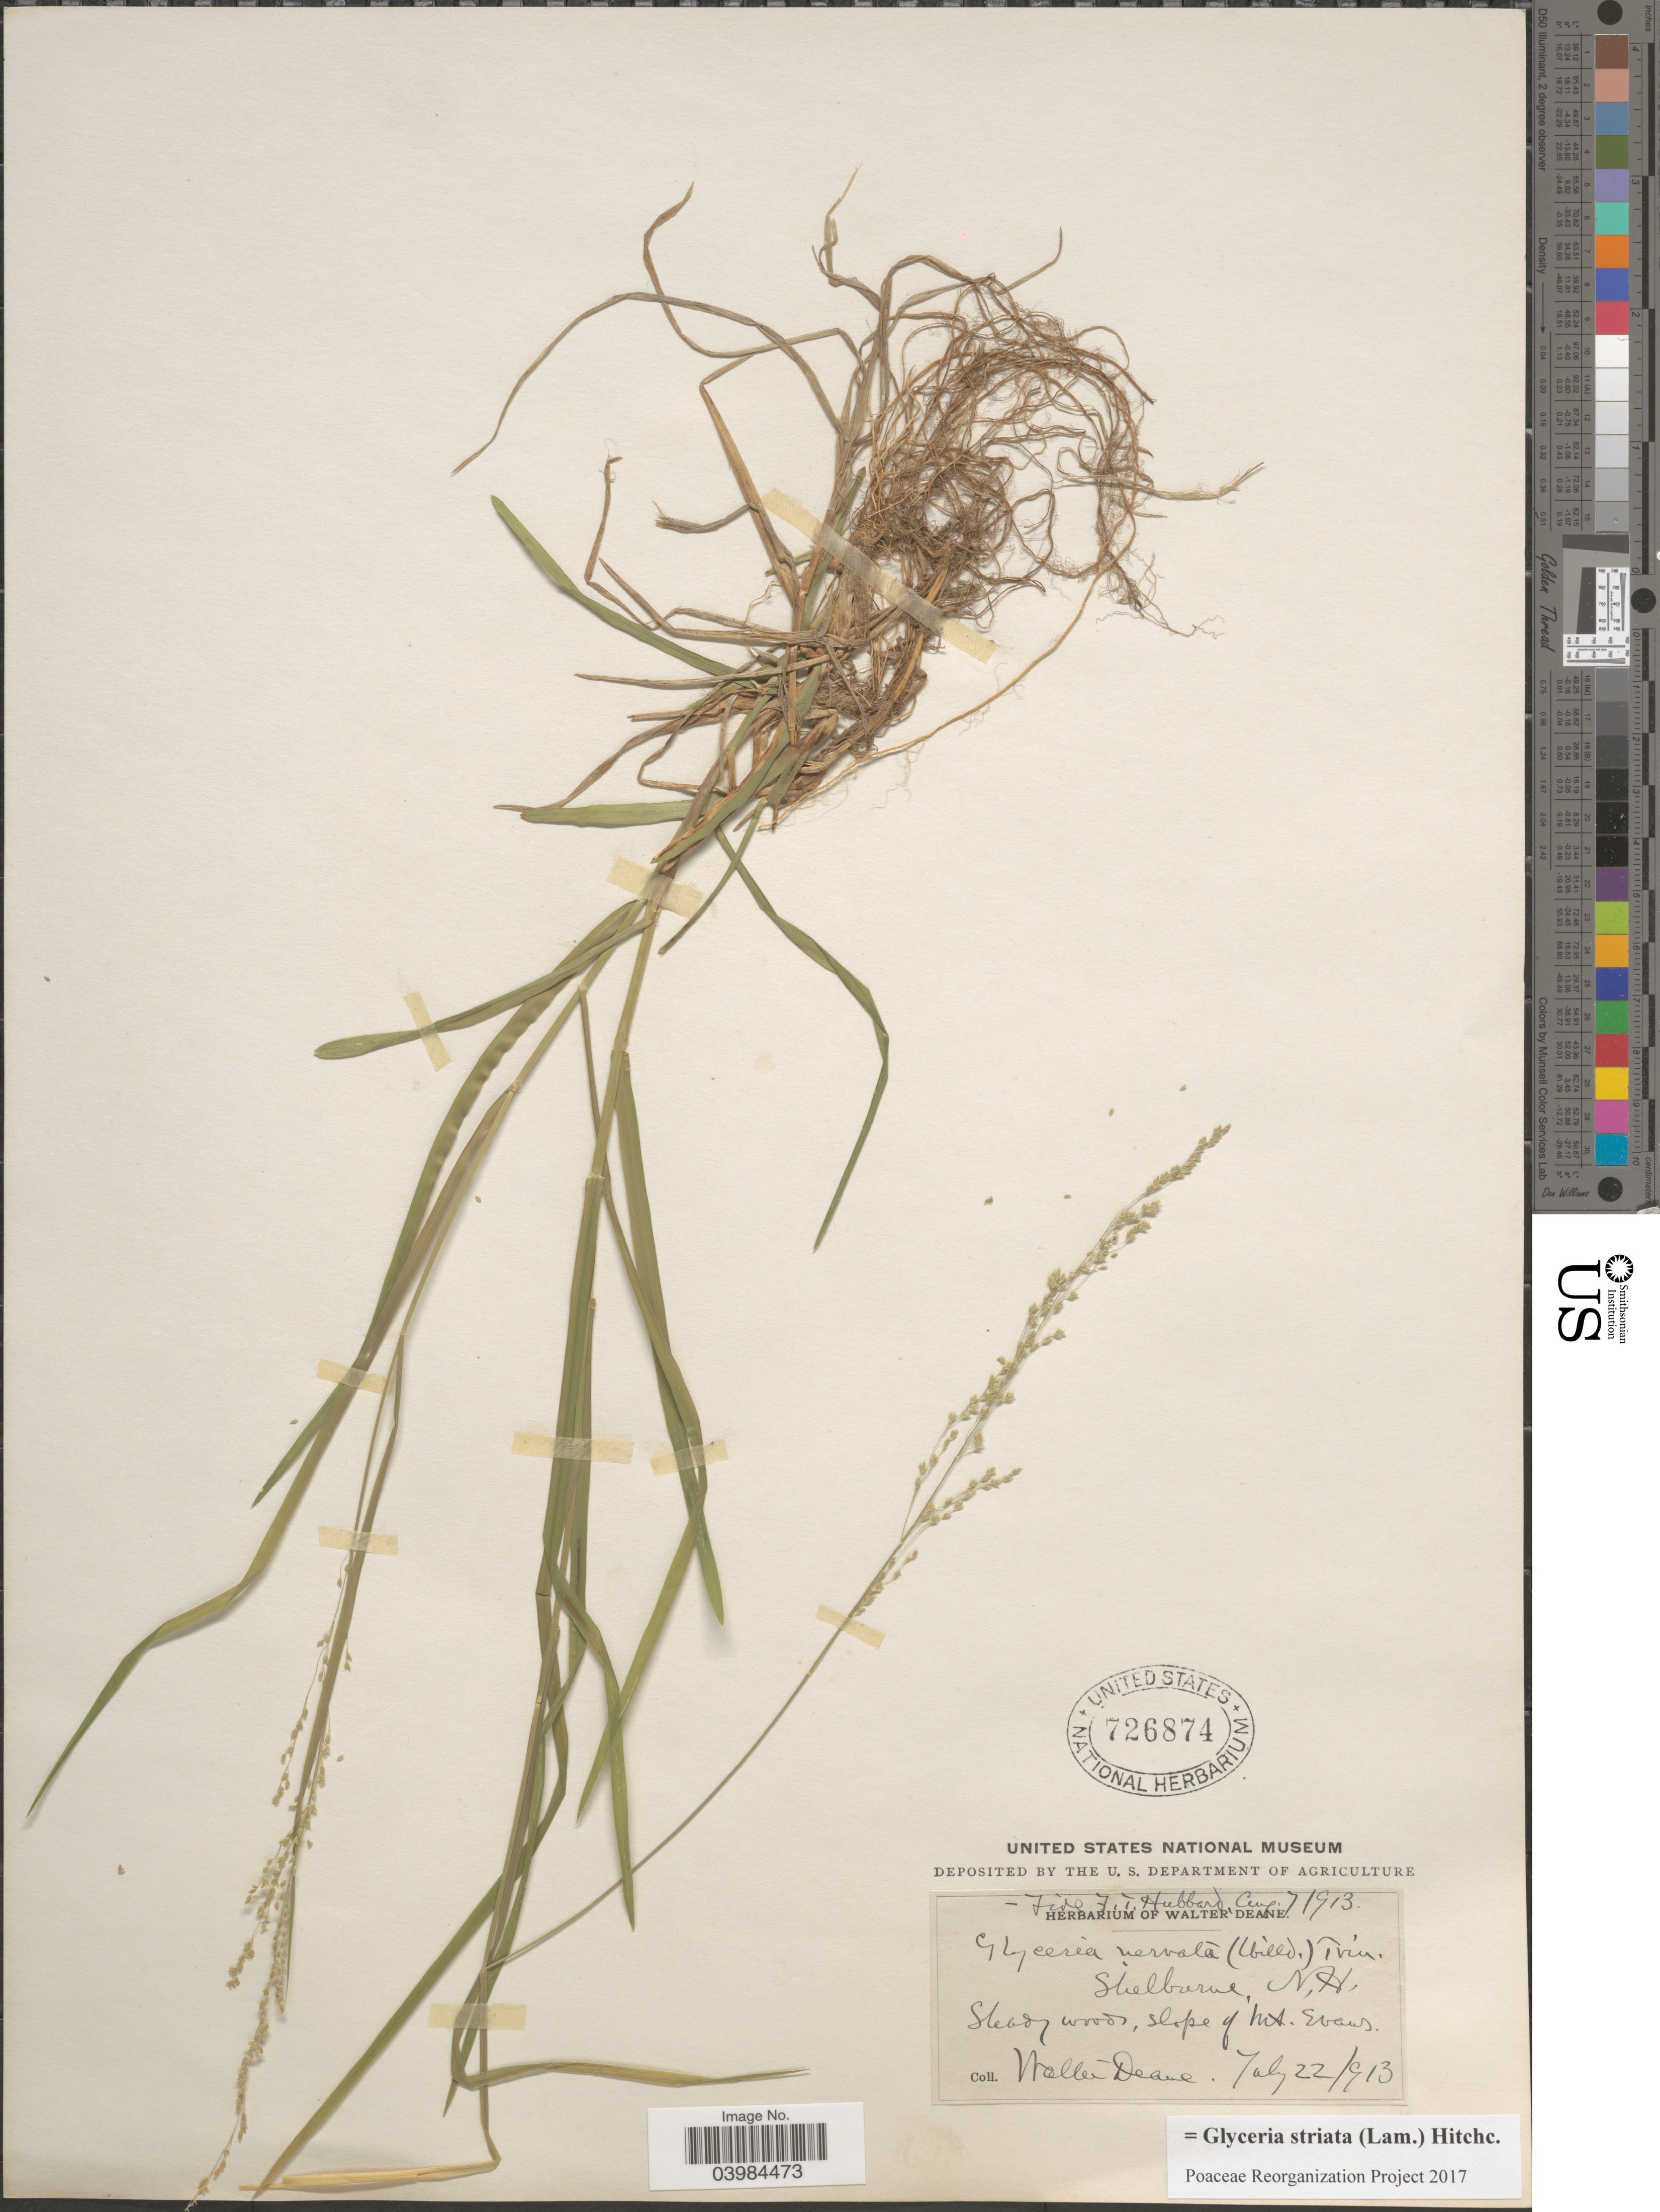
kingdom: Plantae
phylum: Tracheophyta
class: Liliopsida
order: Poales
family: Poaceae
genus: Glyceria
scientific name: Glyceria striata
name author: (Lam.) Hitchc.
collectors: W. Deane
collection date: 1913-07-22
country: United States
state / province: New Hampshire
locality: Shelburne. Slope of Mt. Evans.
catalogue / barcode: US 726874